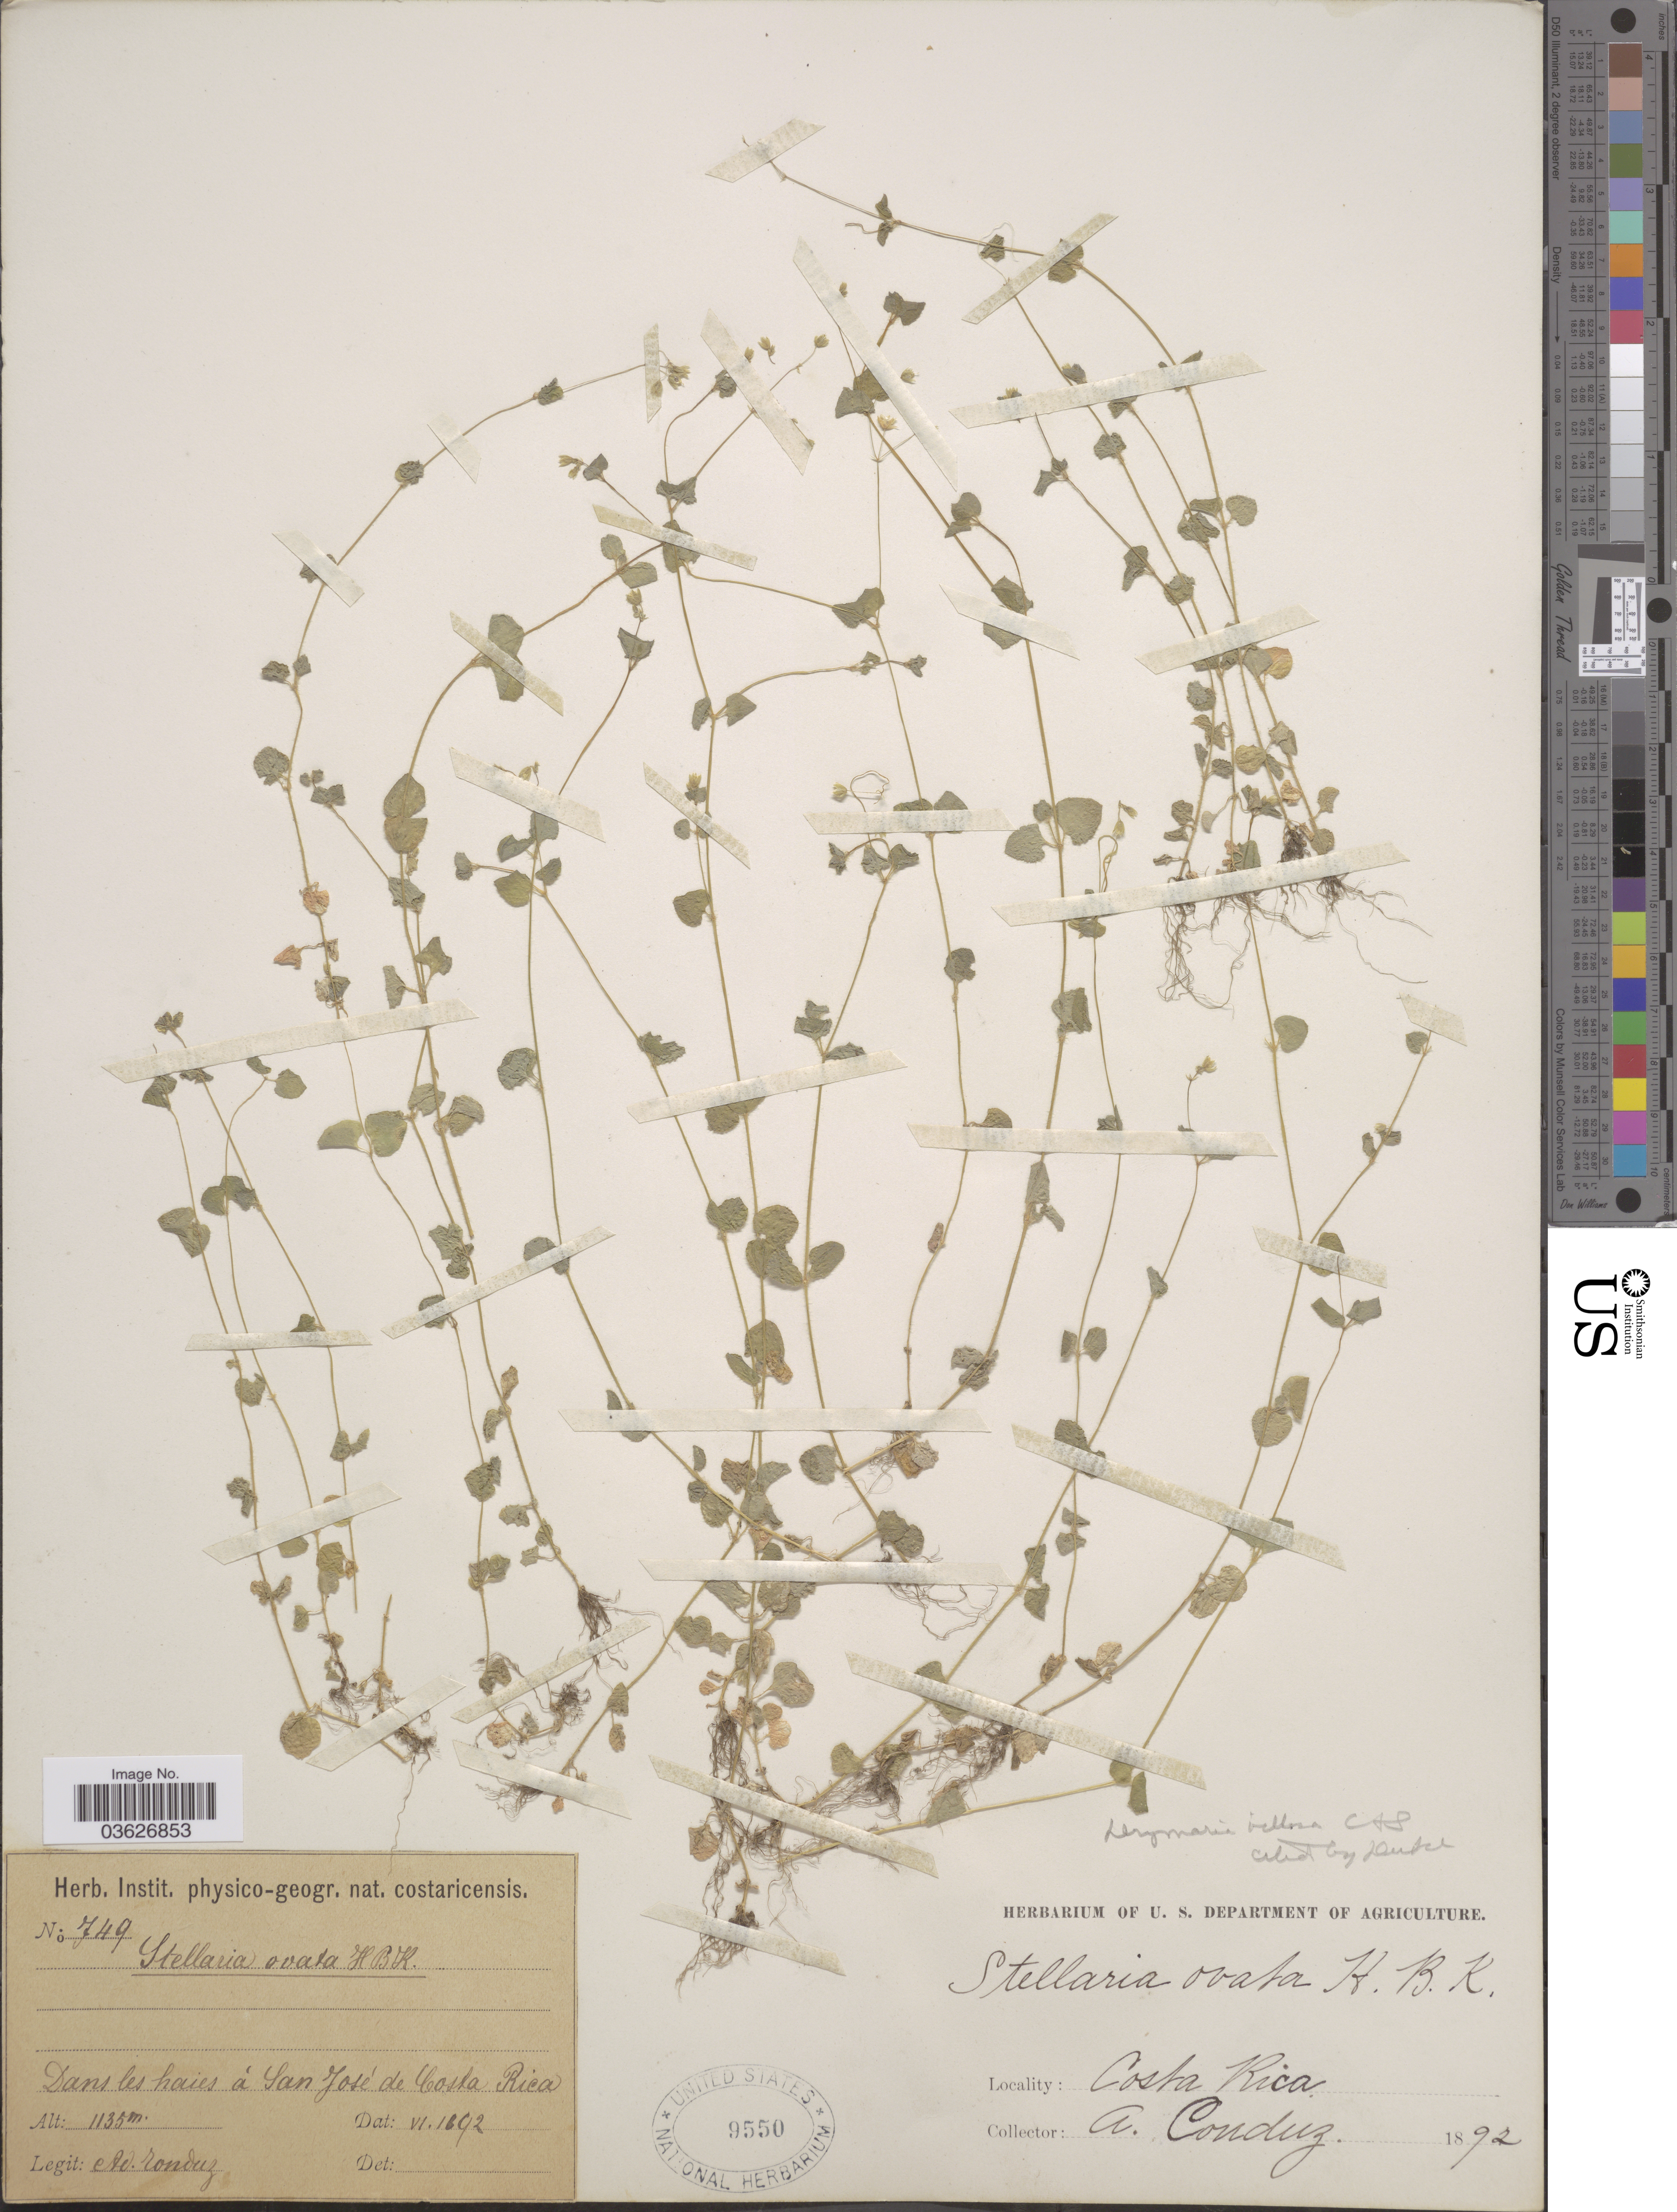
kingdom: Plantae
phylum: Tracheophyta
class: Magnoliopsida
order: Caryophyllales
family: Caryophyllaceae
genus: Drymaria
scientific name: Drymaria villosa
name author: Cham. & Schltdl.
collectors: A. Tonduz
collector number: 749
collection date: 1892-06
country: Costa Rica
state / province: San José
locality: Dans les haies á San José de Costa Rica.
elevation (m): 1135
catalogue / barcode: US 9550